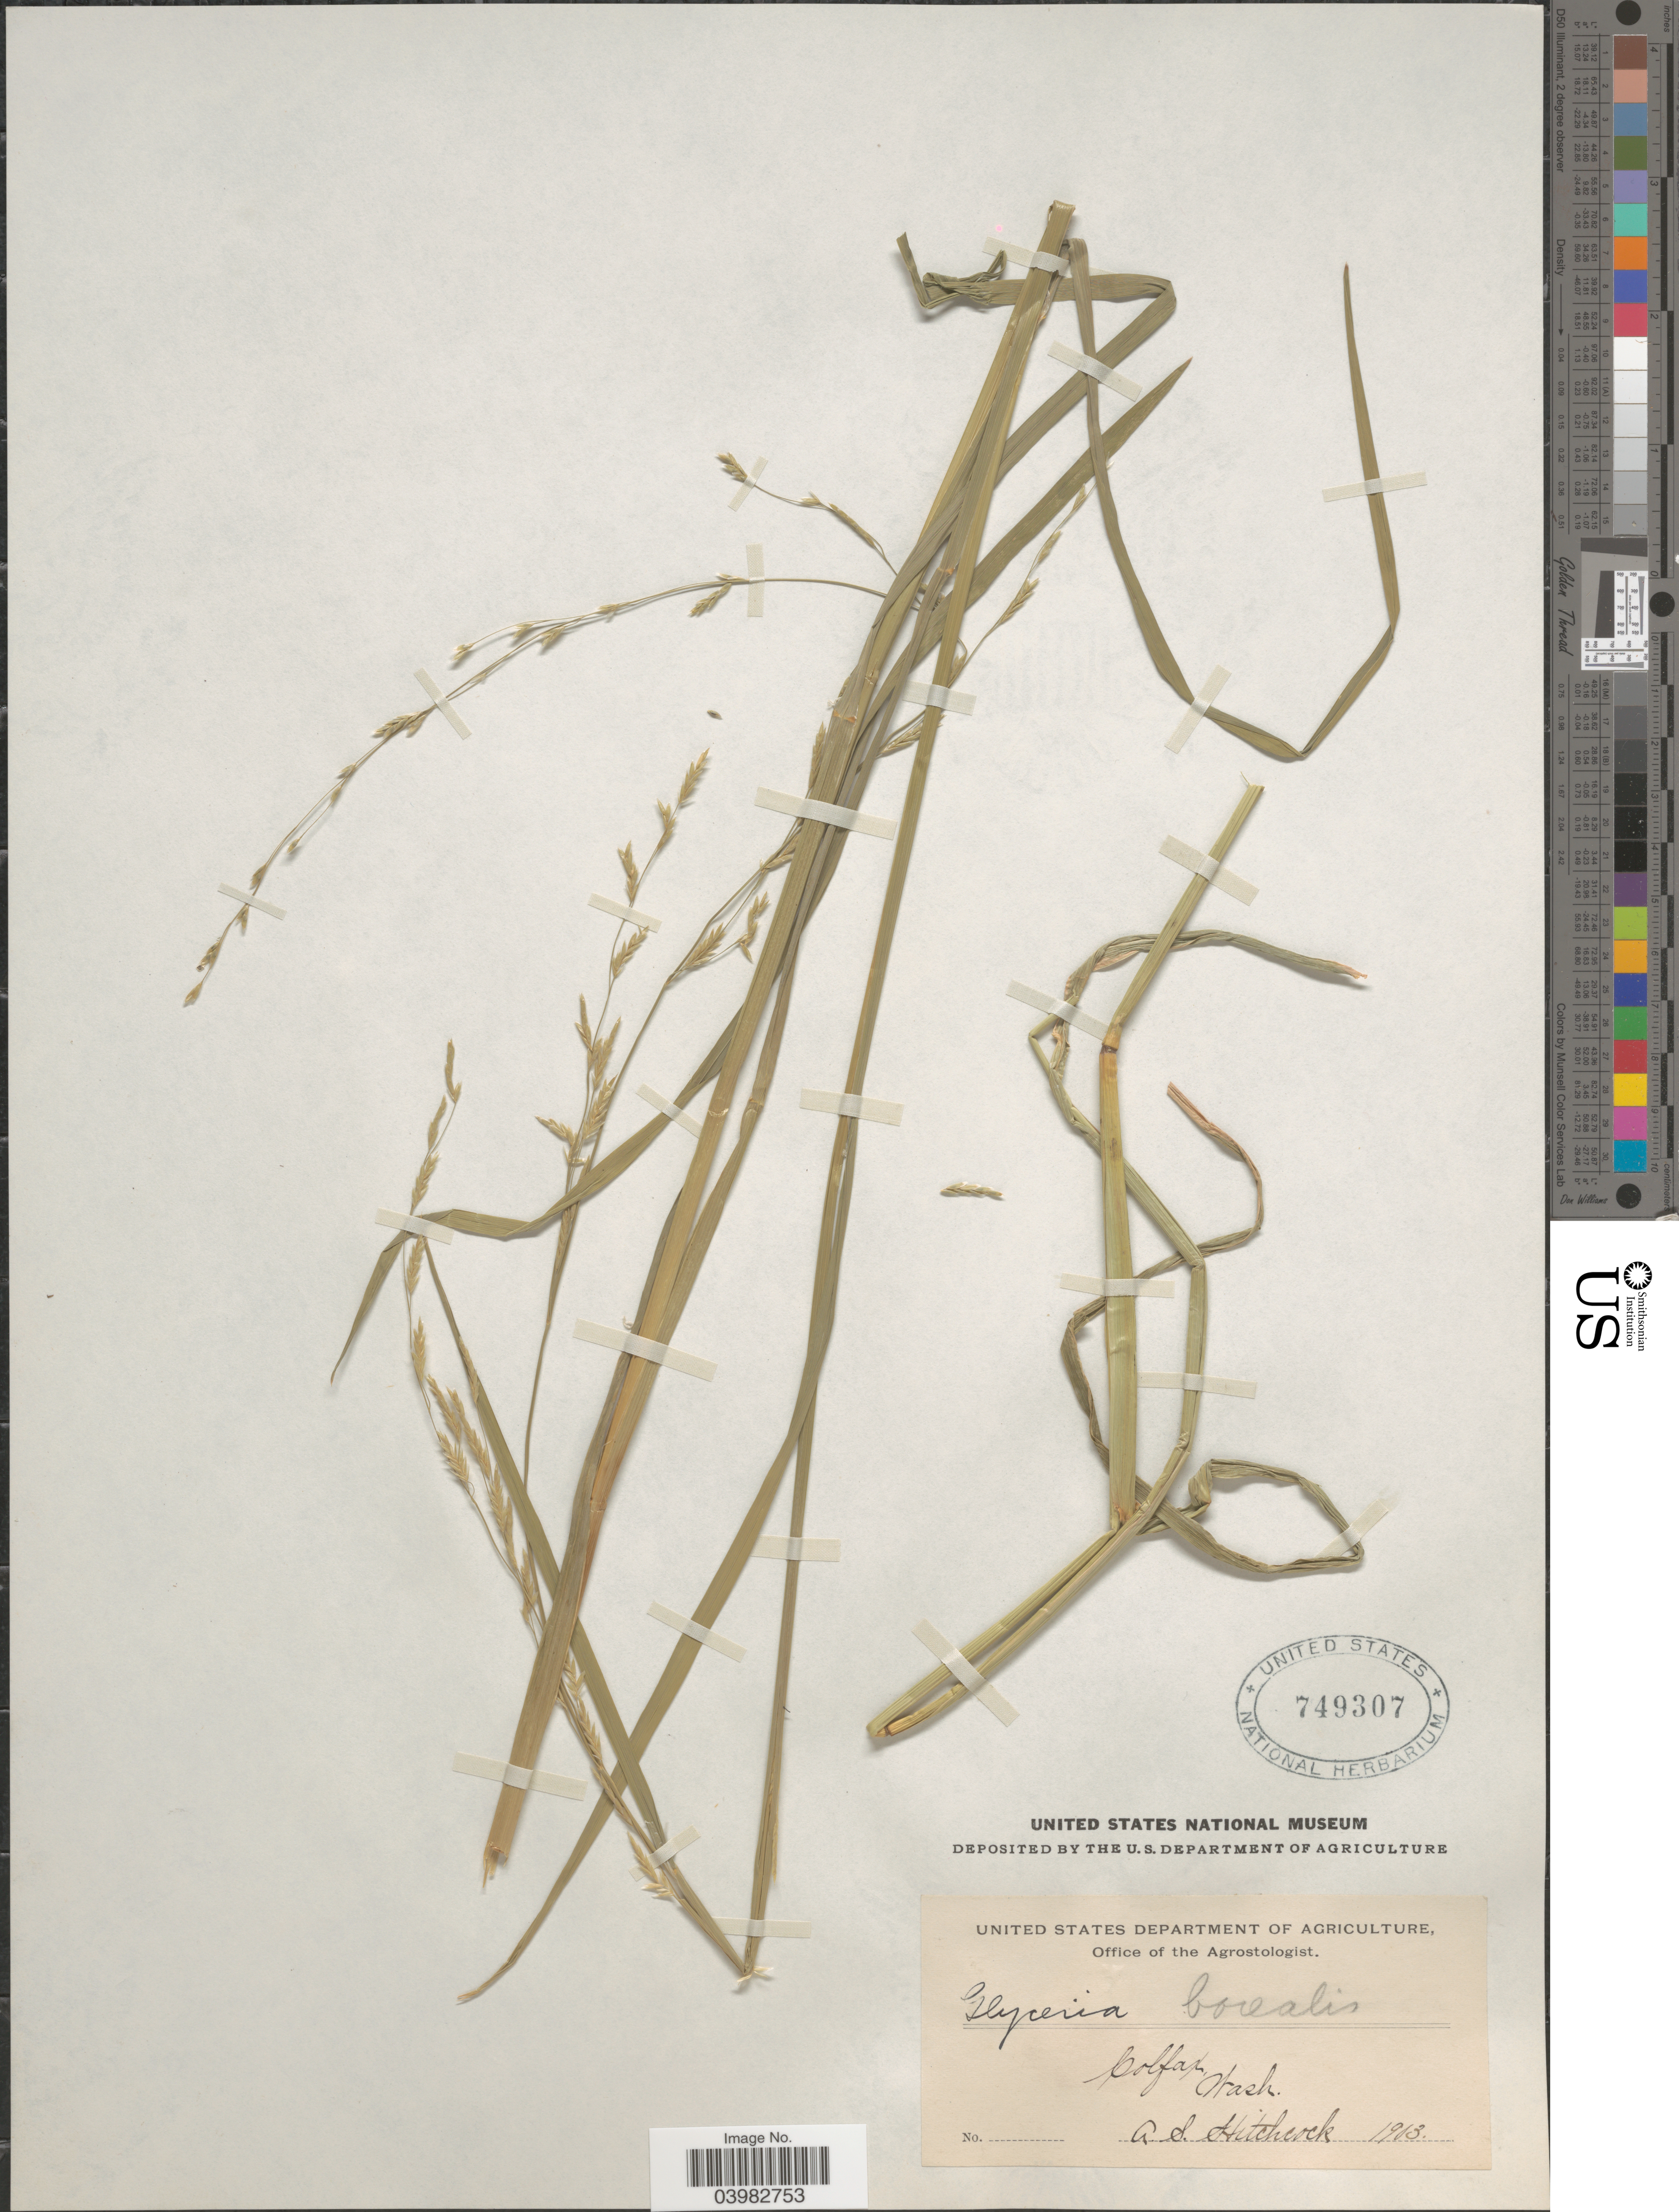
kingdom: Plantae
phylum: Tracheophyta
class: Liliopsida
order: Poales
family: Poaceae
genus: Glyceria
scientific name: Glyceria borealis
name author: (Nash) Batchelder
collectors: A. S. Hitchcock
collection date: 1903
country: United States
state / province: Washington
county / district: Whitman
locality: Colfax.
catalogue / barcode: US 749307